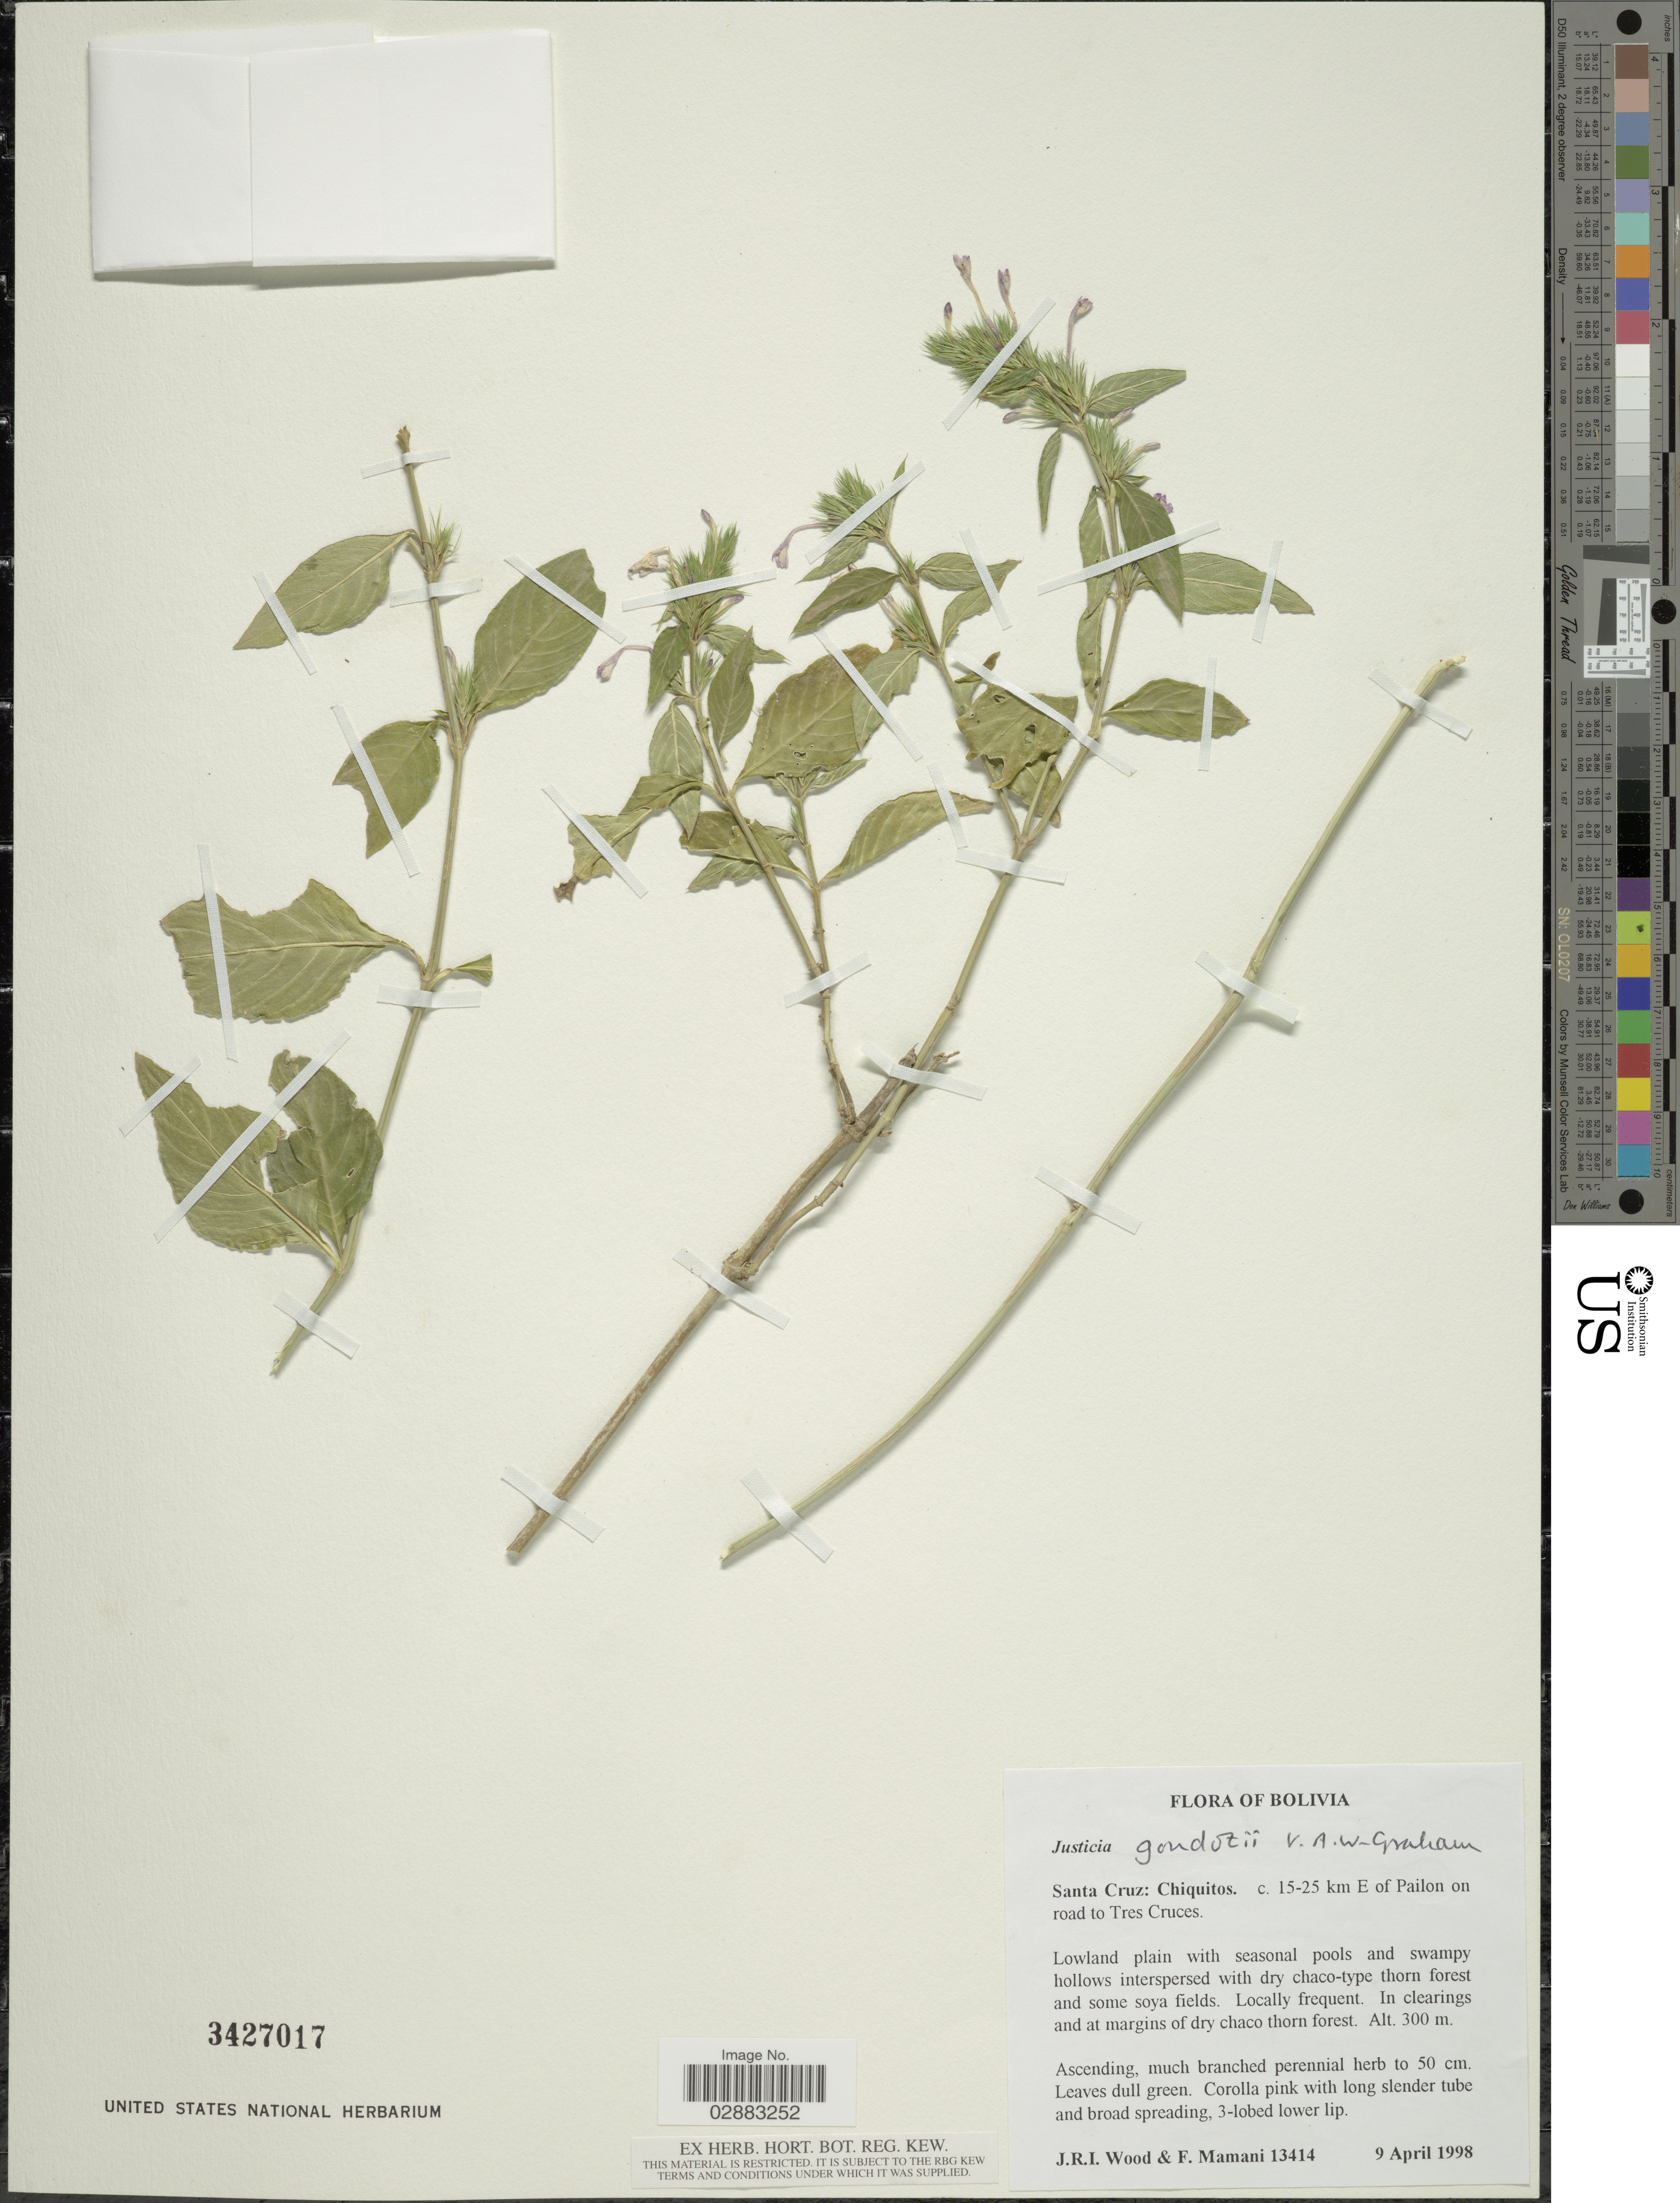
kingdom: Plantae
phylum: Tracheophyta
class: Magnoliopsida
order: Lamiales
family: Acanthaceae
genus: Justicia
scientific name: Justicia goudotii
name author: V.A.W. Graham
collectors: J. R. I. Wood & F. Mamani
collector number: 13414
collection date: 1998-04-09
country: Bolivia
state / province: Santa Cruz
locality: Chiquitos. c. 15-25 km E of Pailon on road to Tres Cruces.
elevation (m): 300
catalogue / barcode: US 3427017